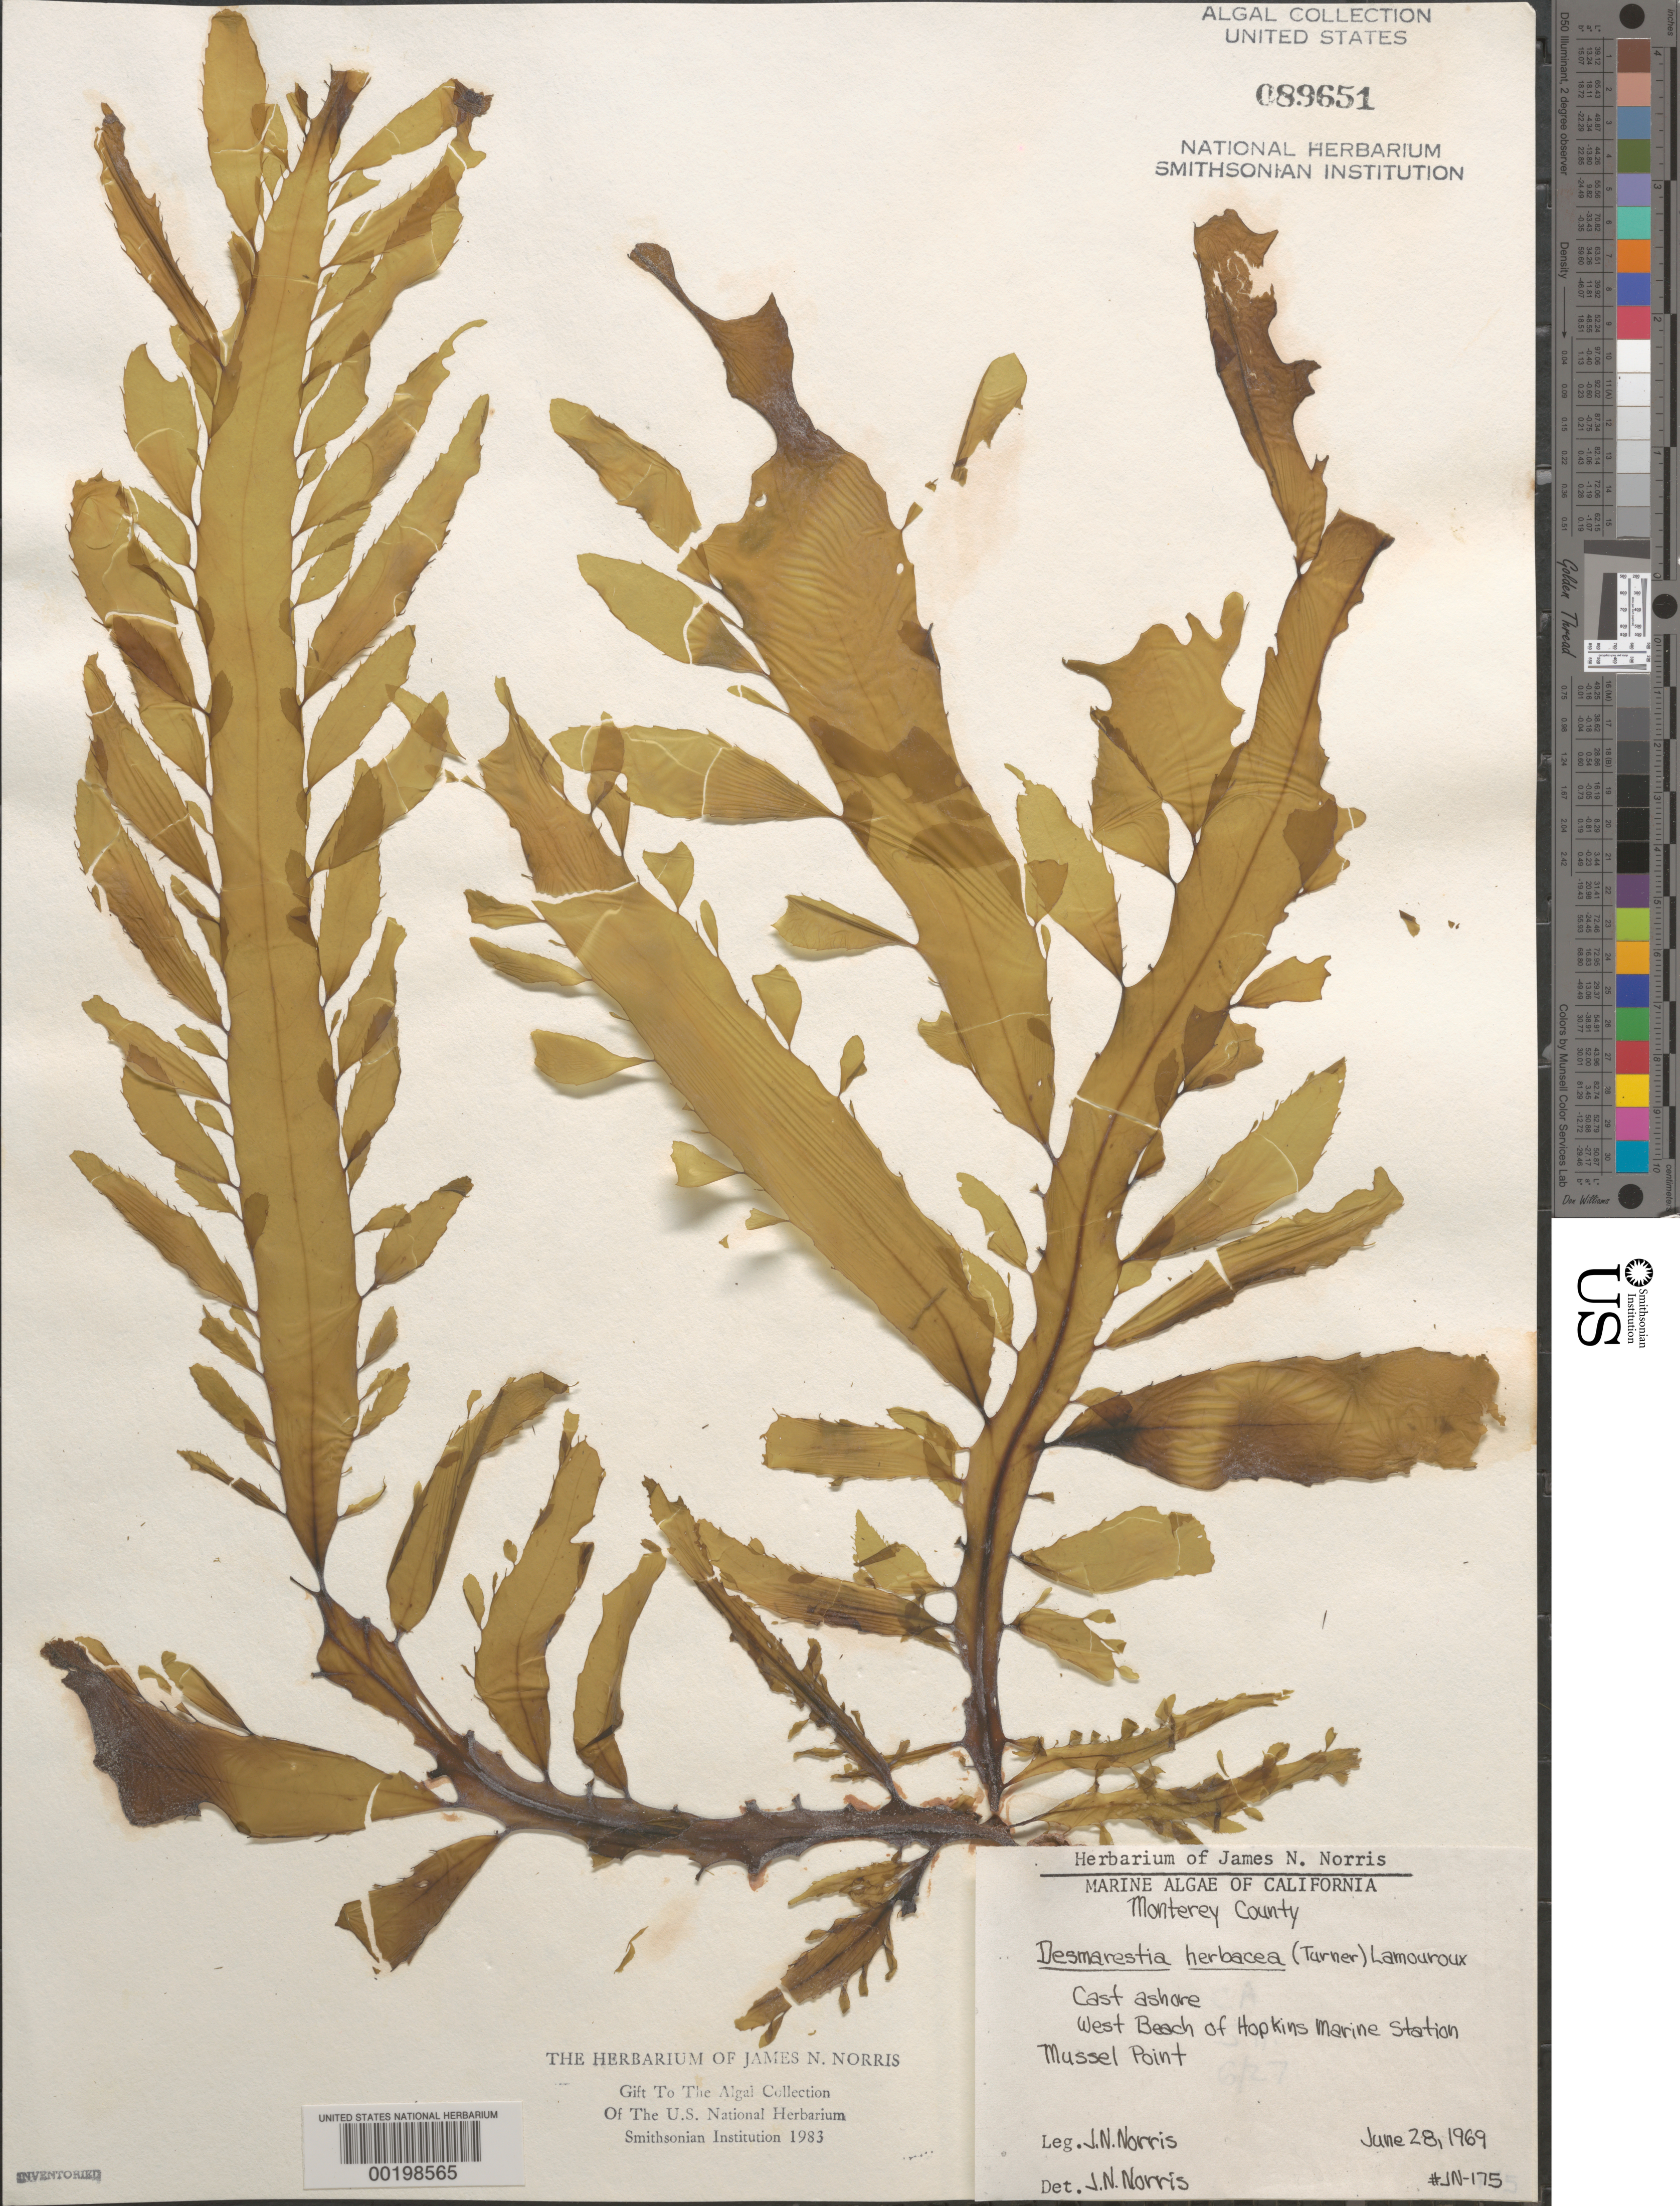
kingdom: Chromista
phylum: Ochrophyta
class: Phaeophyceae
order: Desmarestiales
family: Desmarestiaceae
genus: Desmarestia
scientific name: Desmarestia herbacea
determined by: Norris, James N.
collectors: J. N. Norris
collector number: JN-175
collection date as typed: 28 Jun 1969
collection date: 1969-06-28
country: United States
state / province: California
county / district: Monterey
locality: Mussel Point, west beach, Hopkins Marine Station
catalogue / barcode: US 89651